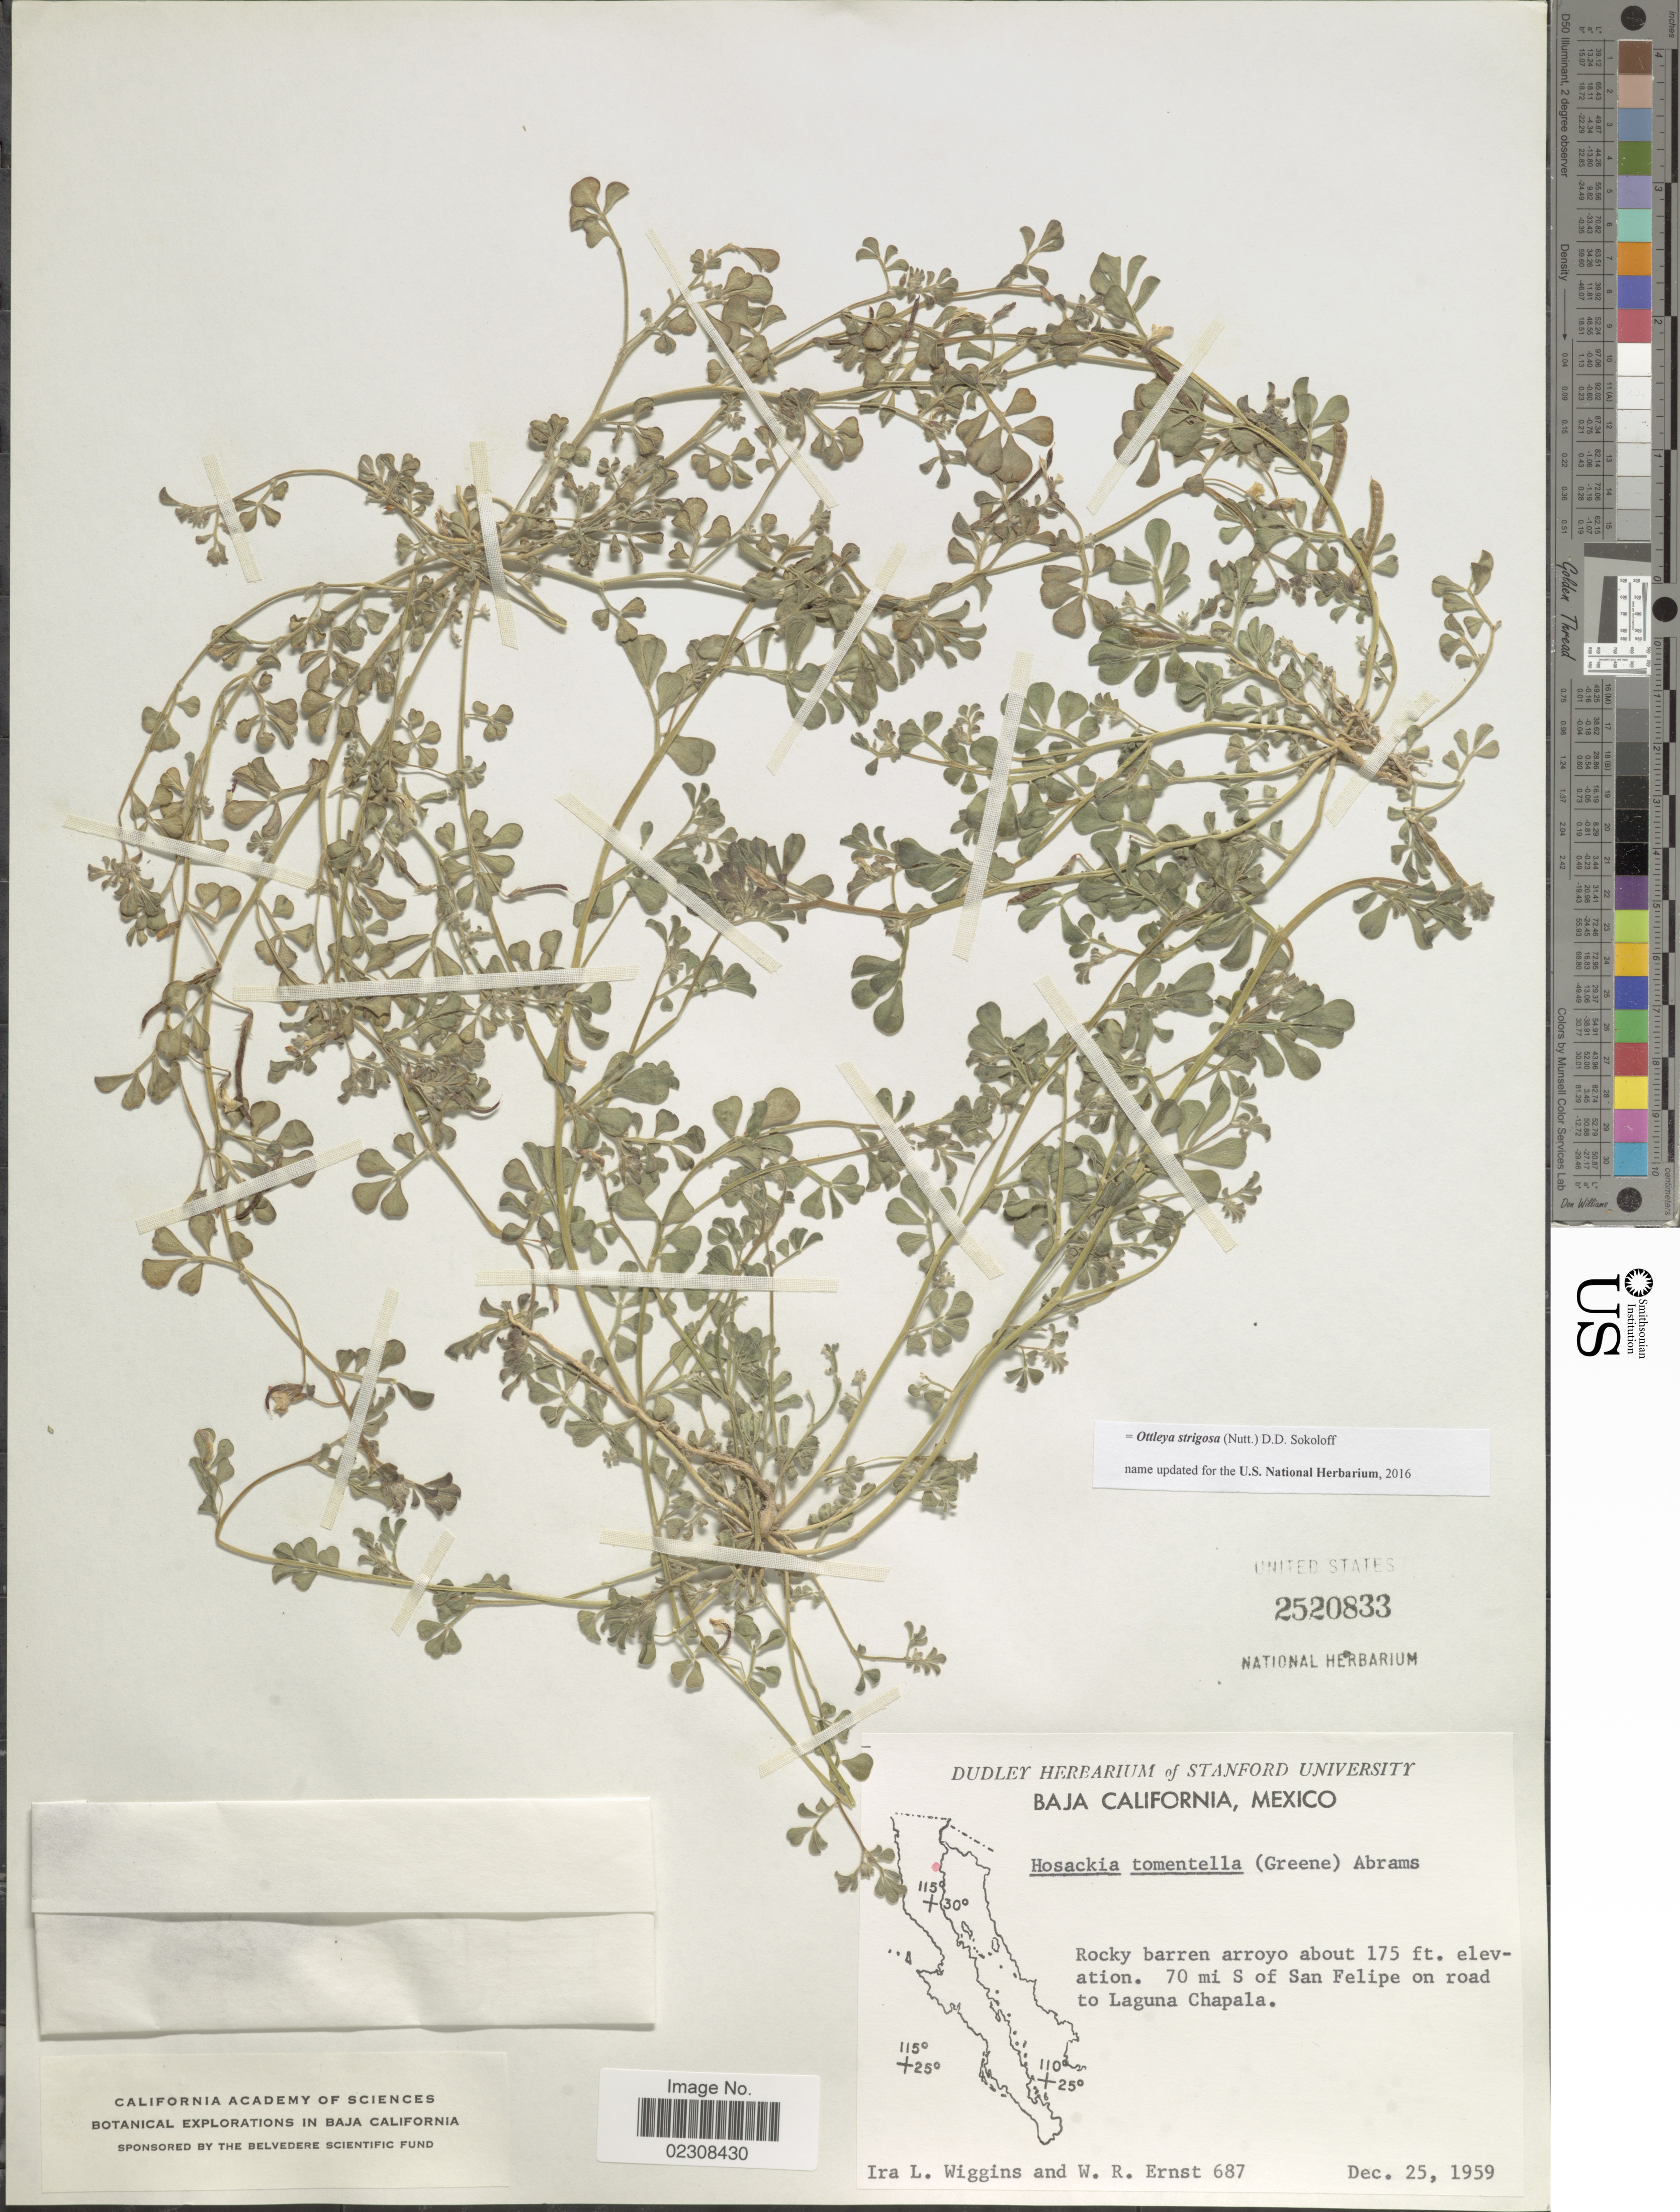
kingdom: Plantae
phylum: Tracheophyta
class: Magnoliopsida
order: Fabales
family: Fabaceae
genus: Ottleya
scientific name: Ottleya strigosa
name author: (Nutt.) D.D. Sokoloff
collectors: I. L. Wiggins & W. R. Ernst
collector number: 687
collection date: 1959-12-25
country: Mexico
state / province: Baja California Norte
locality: Rocky barren arroyo. 70 mi S of San Felipe on road to Laguna Chapala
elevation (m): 53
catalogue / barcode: US 2520833